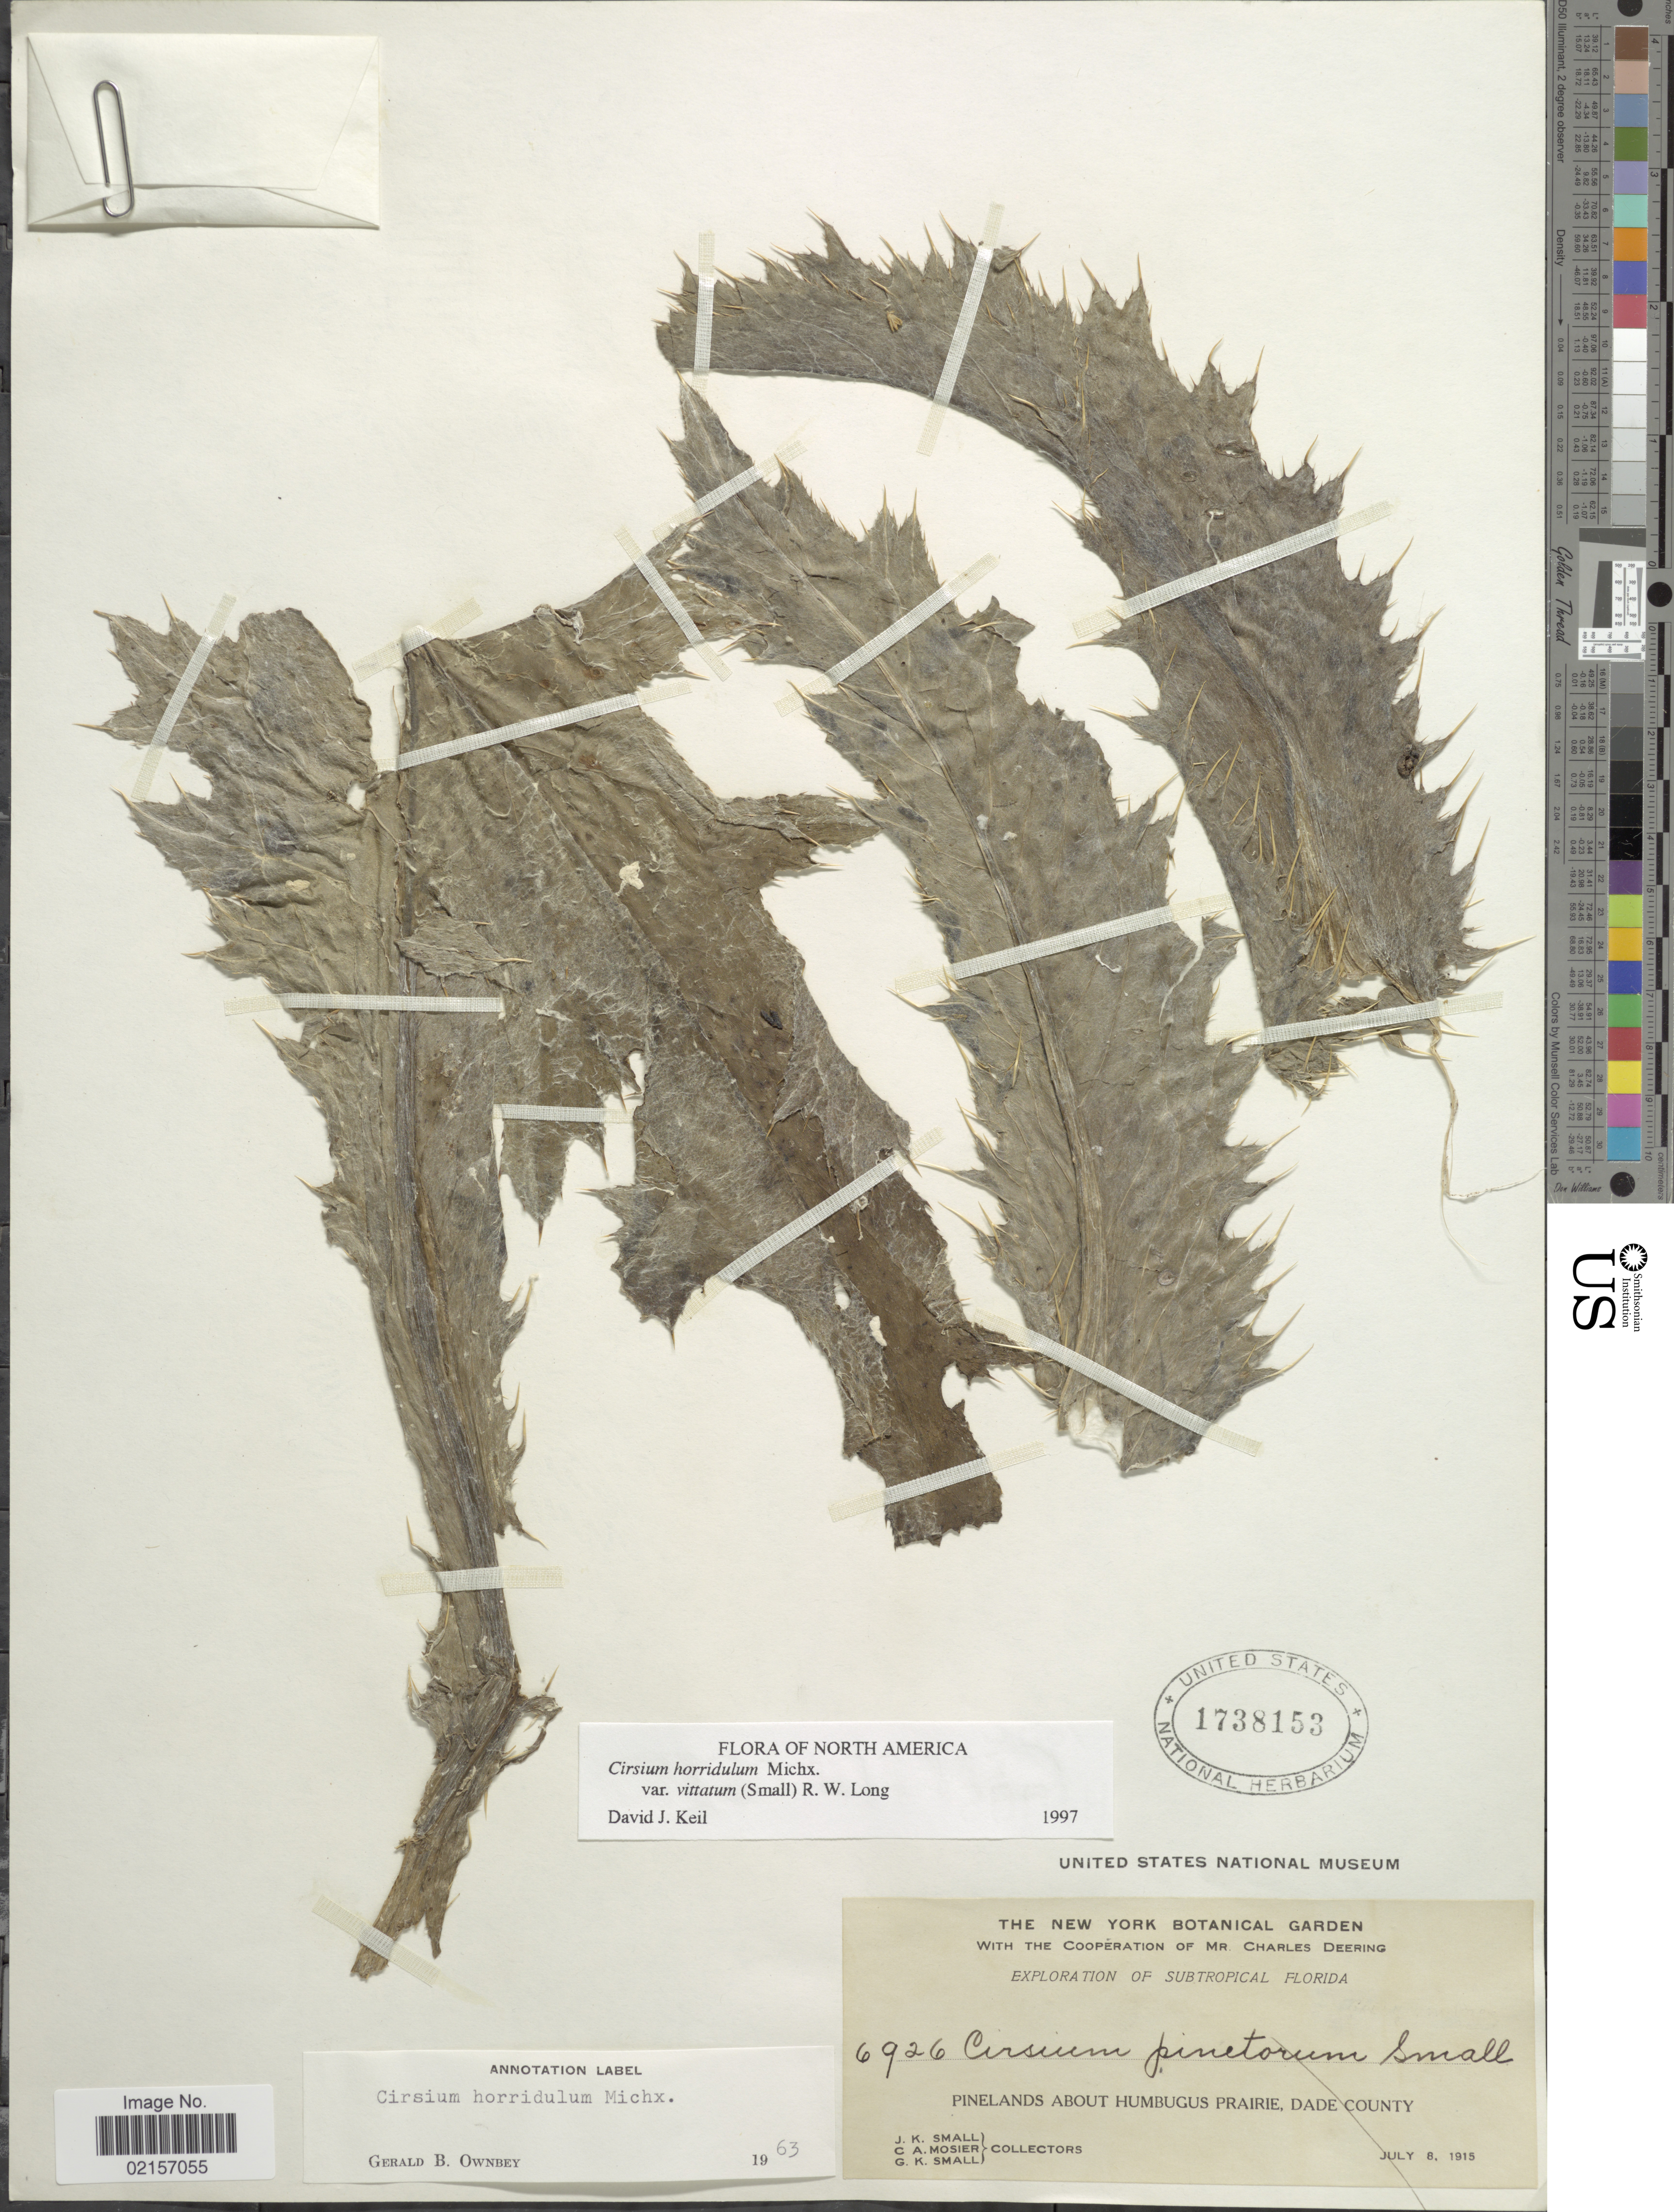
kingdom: Plantae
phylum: Tracheophyta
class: Magnoliopsida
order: Asterales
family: Asteraceae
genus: Cirsium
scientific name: Cirsium horridulum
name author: Michx.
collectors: J. K. Small, C. A. Mosier & G. K. Small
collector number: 6926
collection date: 1915-07-08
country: United States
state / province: Florida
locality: Subtropical Florida, pinelands about Humbugus Prairie, Dade County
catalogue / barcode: US 1738153